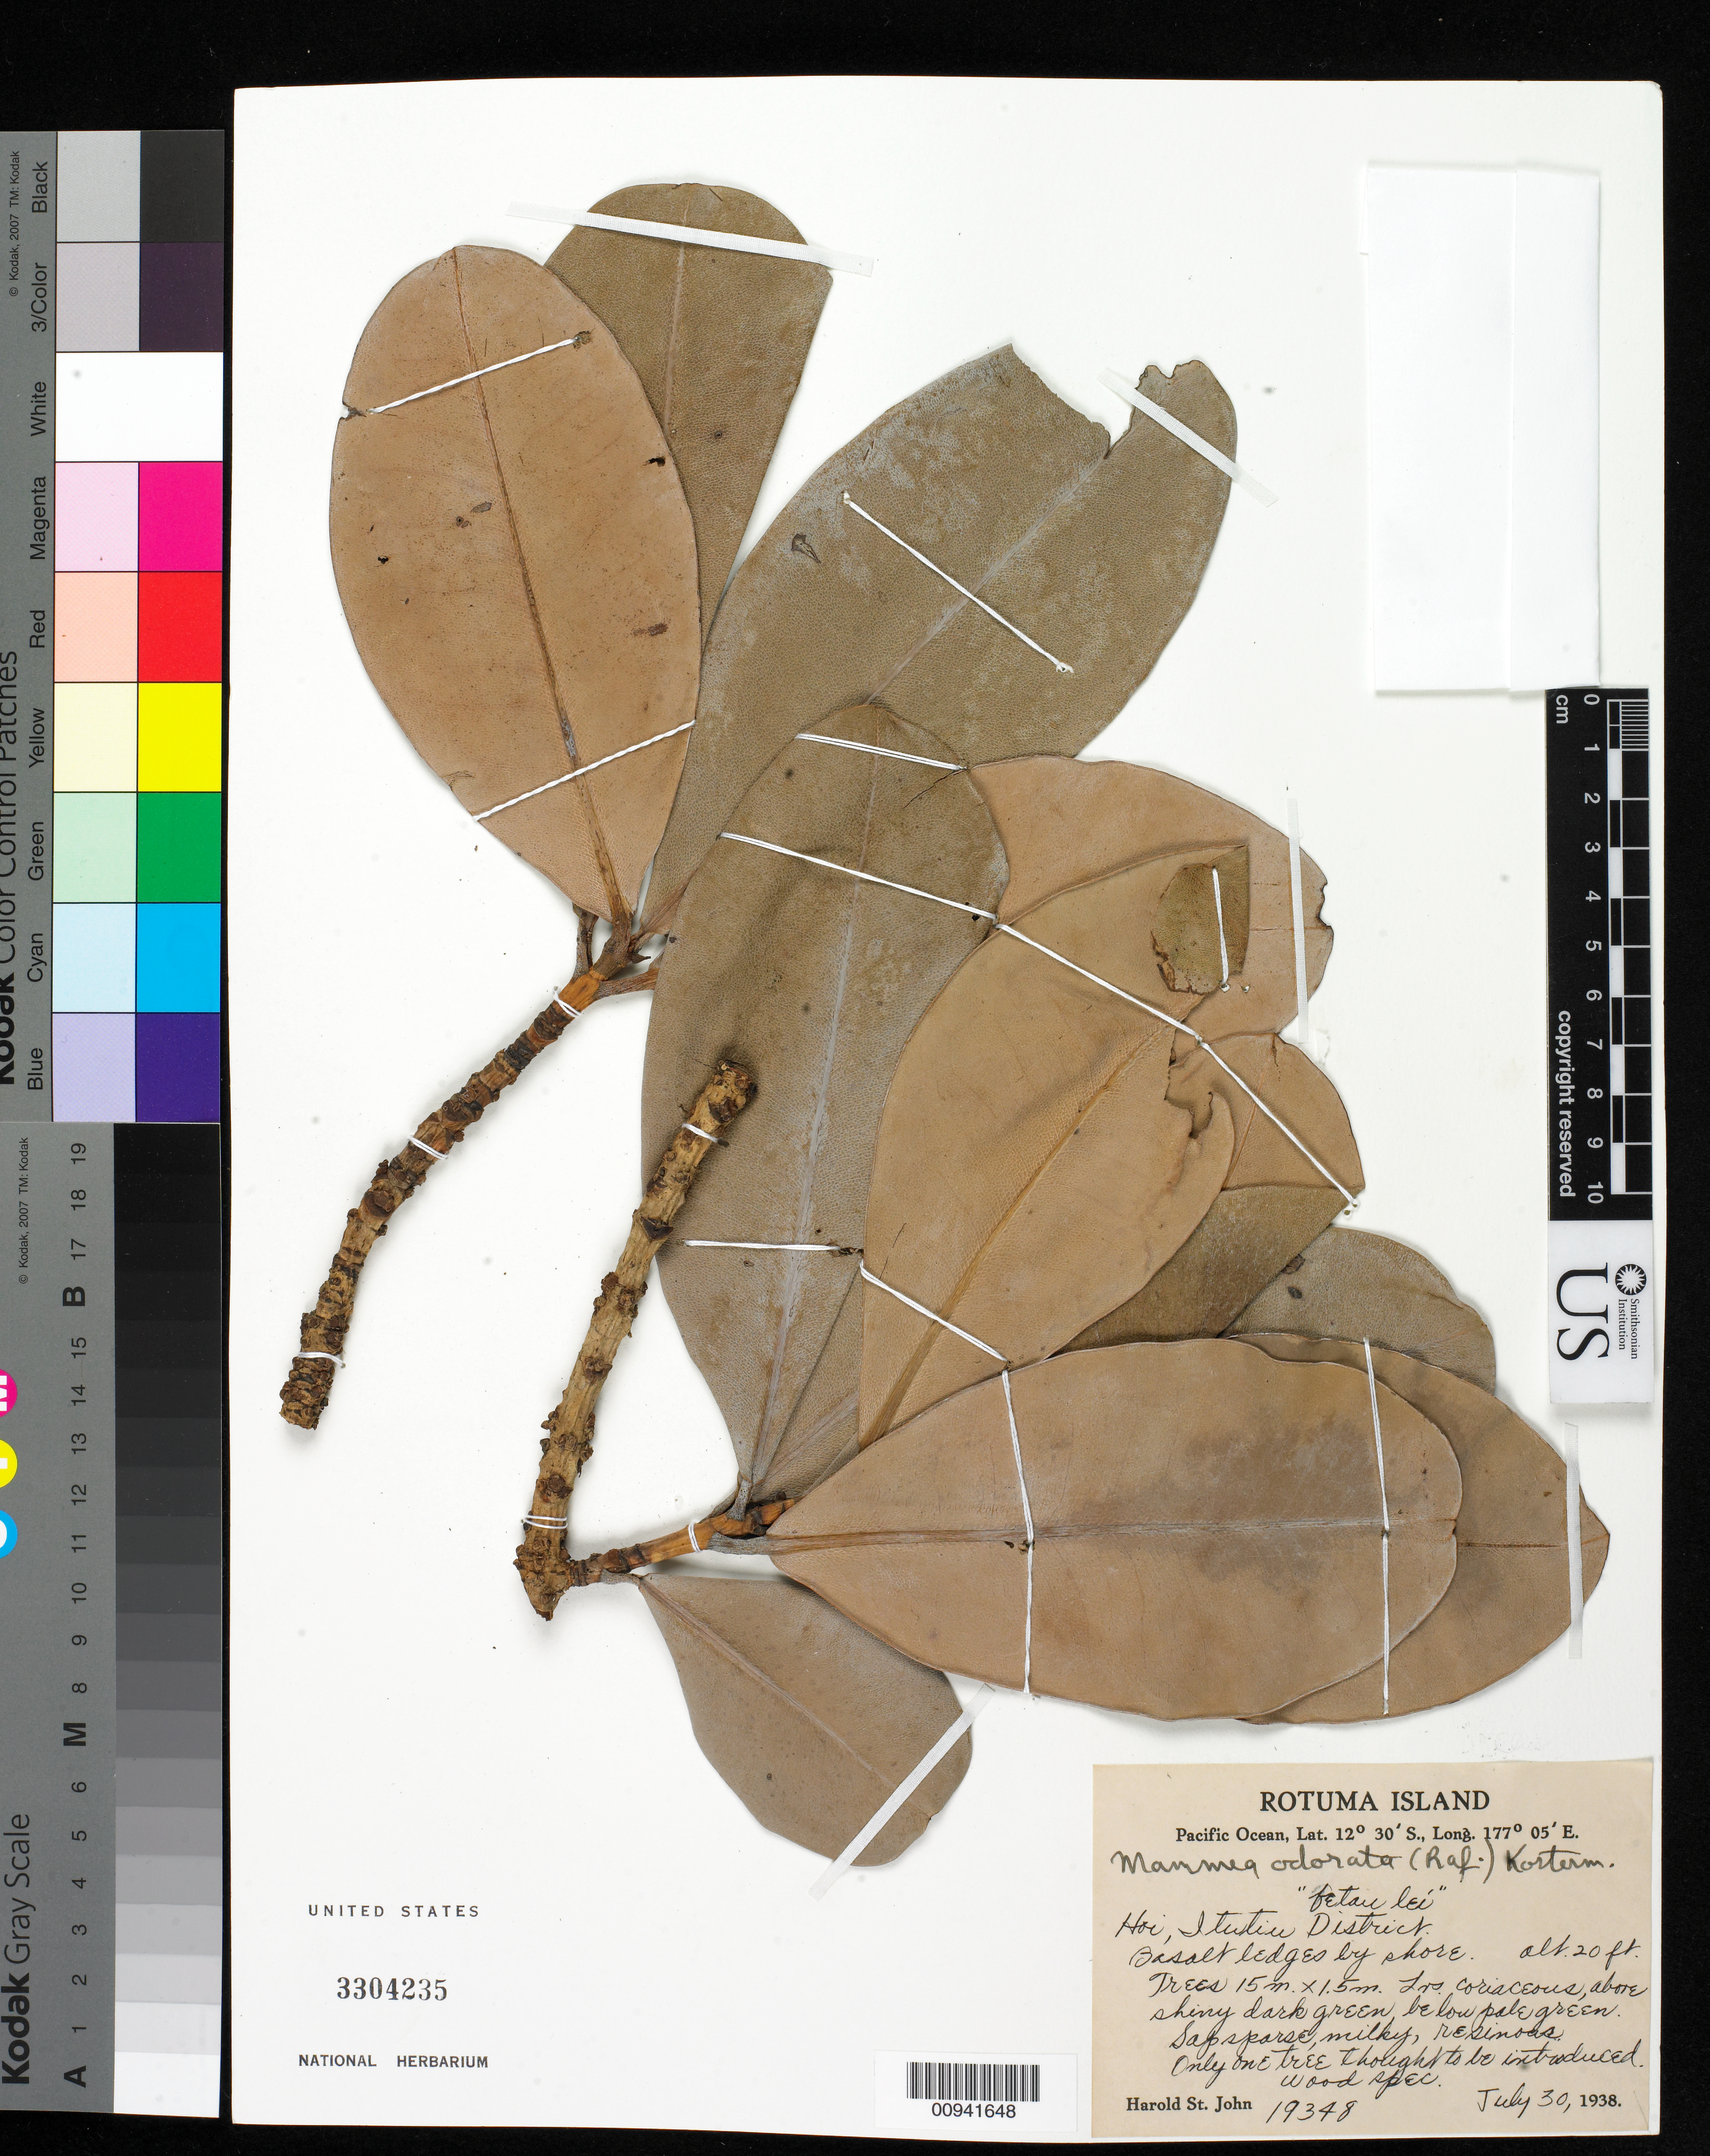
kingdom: Plantae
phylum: Tracheophyta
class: Magnoliopsida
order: Malpighiales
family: Calophyllaceae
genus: Mammea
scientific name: Mammea odorata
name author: (Raf.) Kosterm.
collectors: H. St. John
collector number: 19348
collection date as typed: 30 Jul 1938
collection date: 1938-07-30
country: Fiji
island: Rotuma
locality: Hoi, Itutiu District. Basalt ledges by shore.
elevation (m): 6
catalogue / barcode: US 3304235